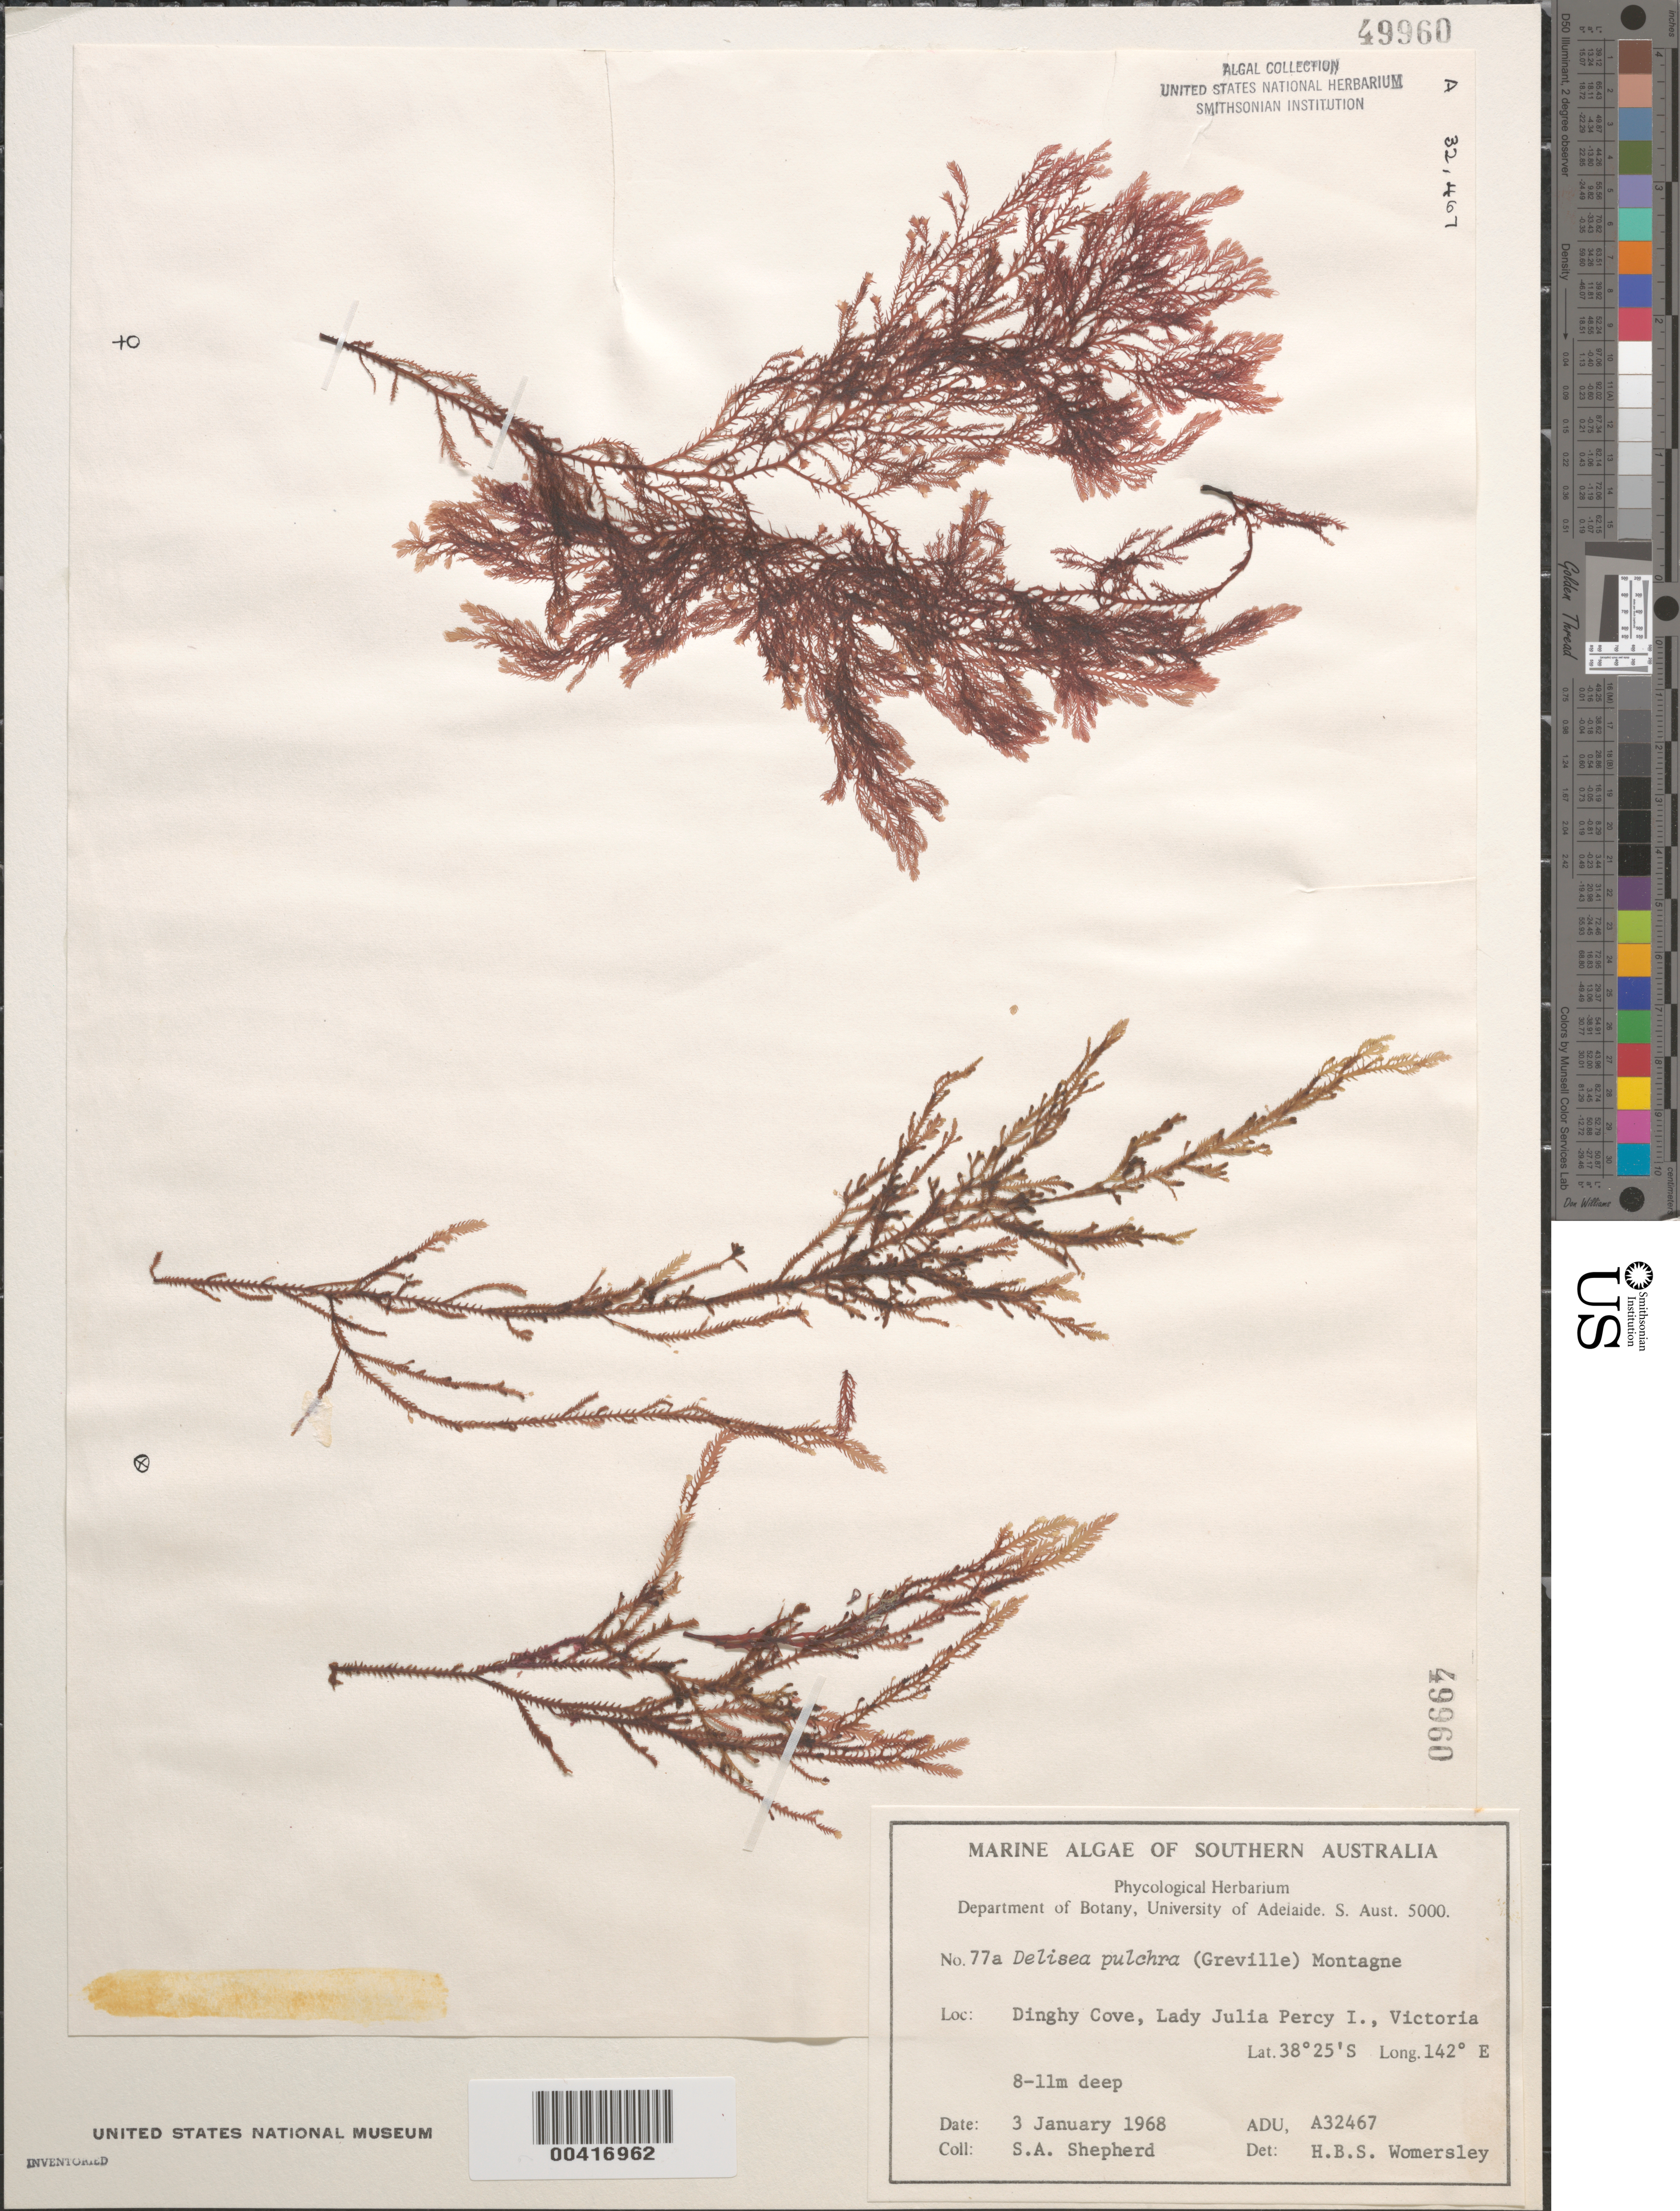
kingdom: Plantae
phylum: Rhodophyta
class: Florideophyceae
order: Bonnemaisoniales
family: Bonnemaisoniaceae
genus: Delisea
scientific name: Delisea pulchra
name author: (Grev.) Mont.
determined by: Womersley, H. B. S.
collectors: S. Shepherd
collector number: ADU A32467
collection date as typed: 03 Jan 1968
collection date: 1968-01-03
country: Australia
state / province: Victoria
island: Lady Julia Percy Island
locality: Dinghy Cove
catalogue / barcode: US 49960